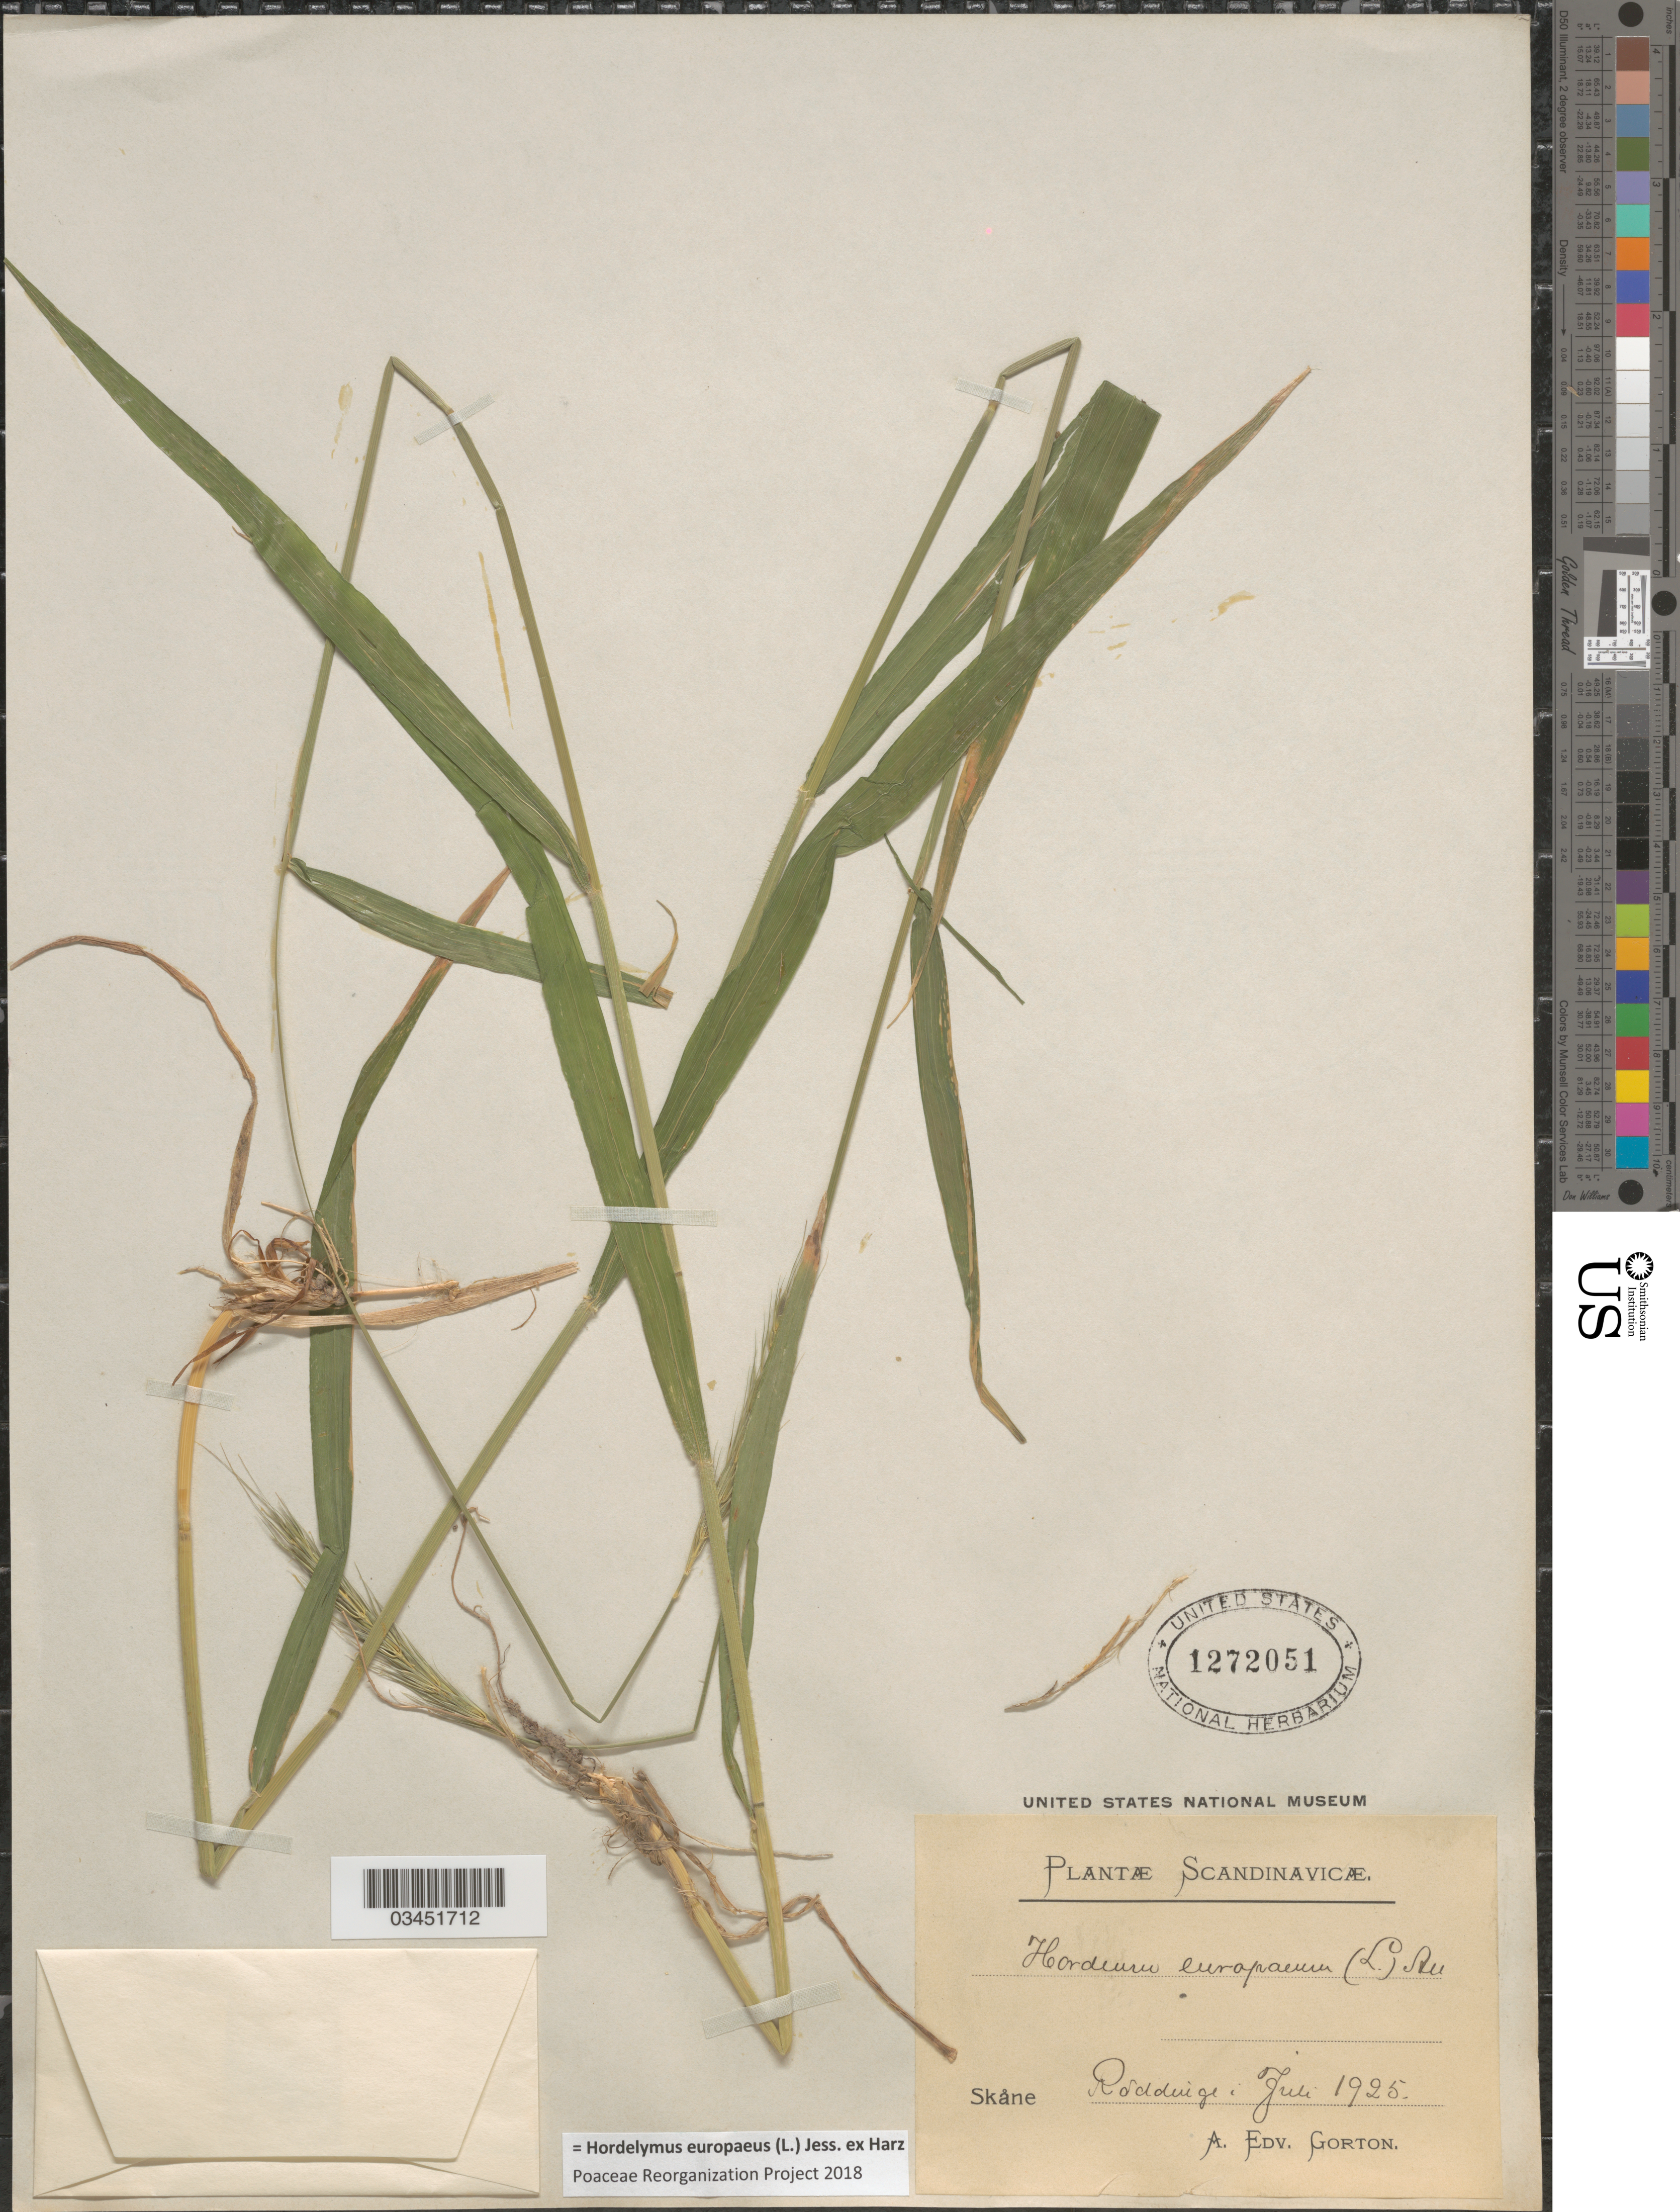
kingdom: Plantae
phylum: Tracheophyta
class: Liliopsida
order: Poales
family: Poaceae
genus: Hordelymus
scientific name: Hordelymus europaeus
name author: (L.) Jess. ex Harz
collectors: A. Gorton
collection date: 1925-07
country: Sweden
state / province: Skåne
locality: Scandinavicæ. Rôddinge.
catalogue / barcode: US 1272051